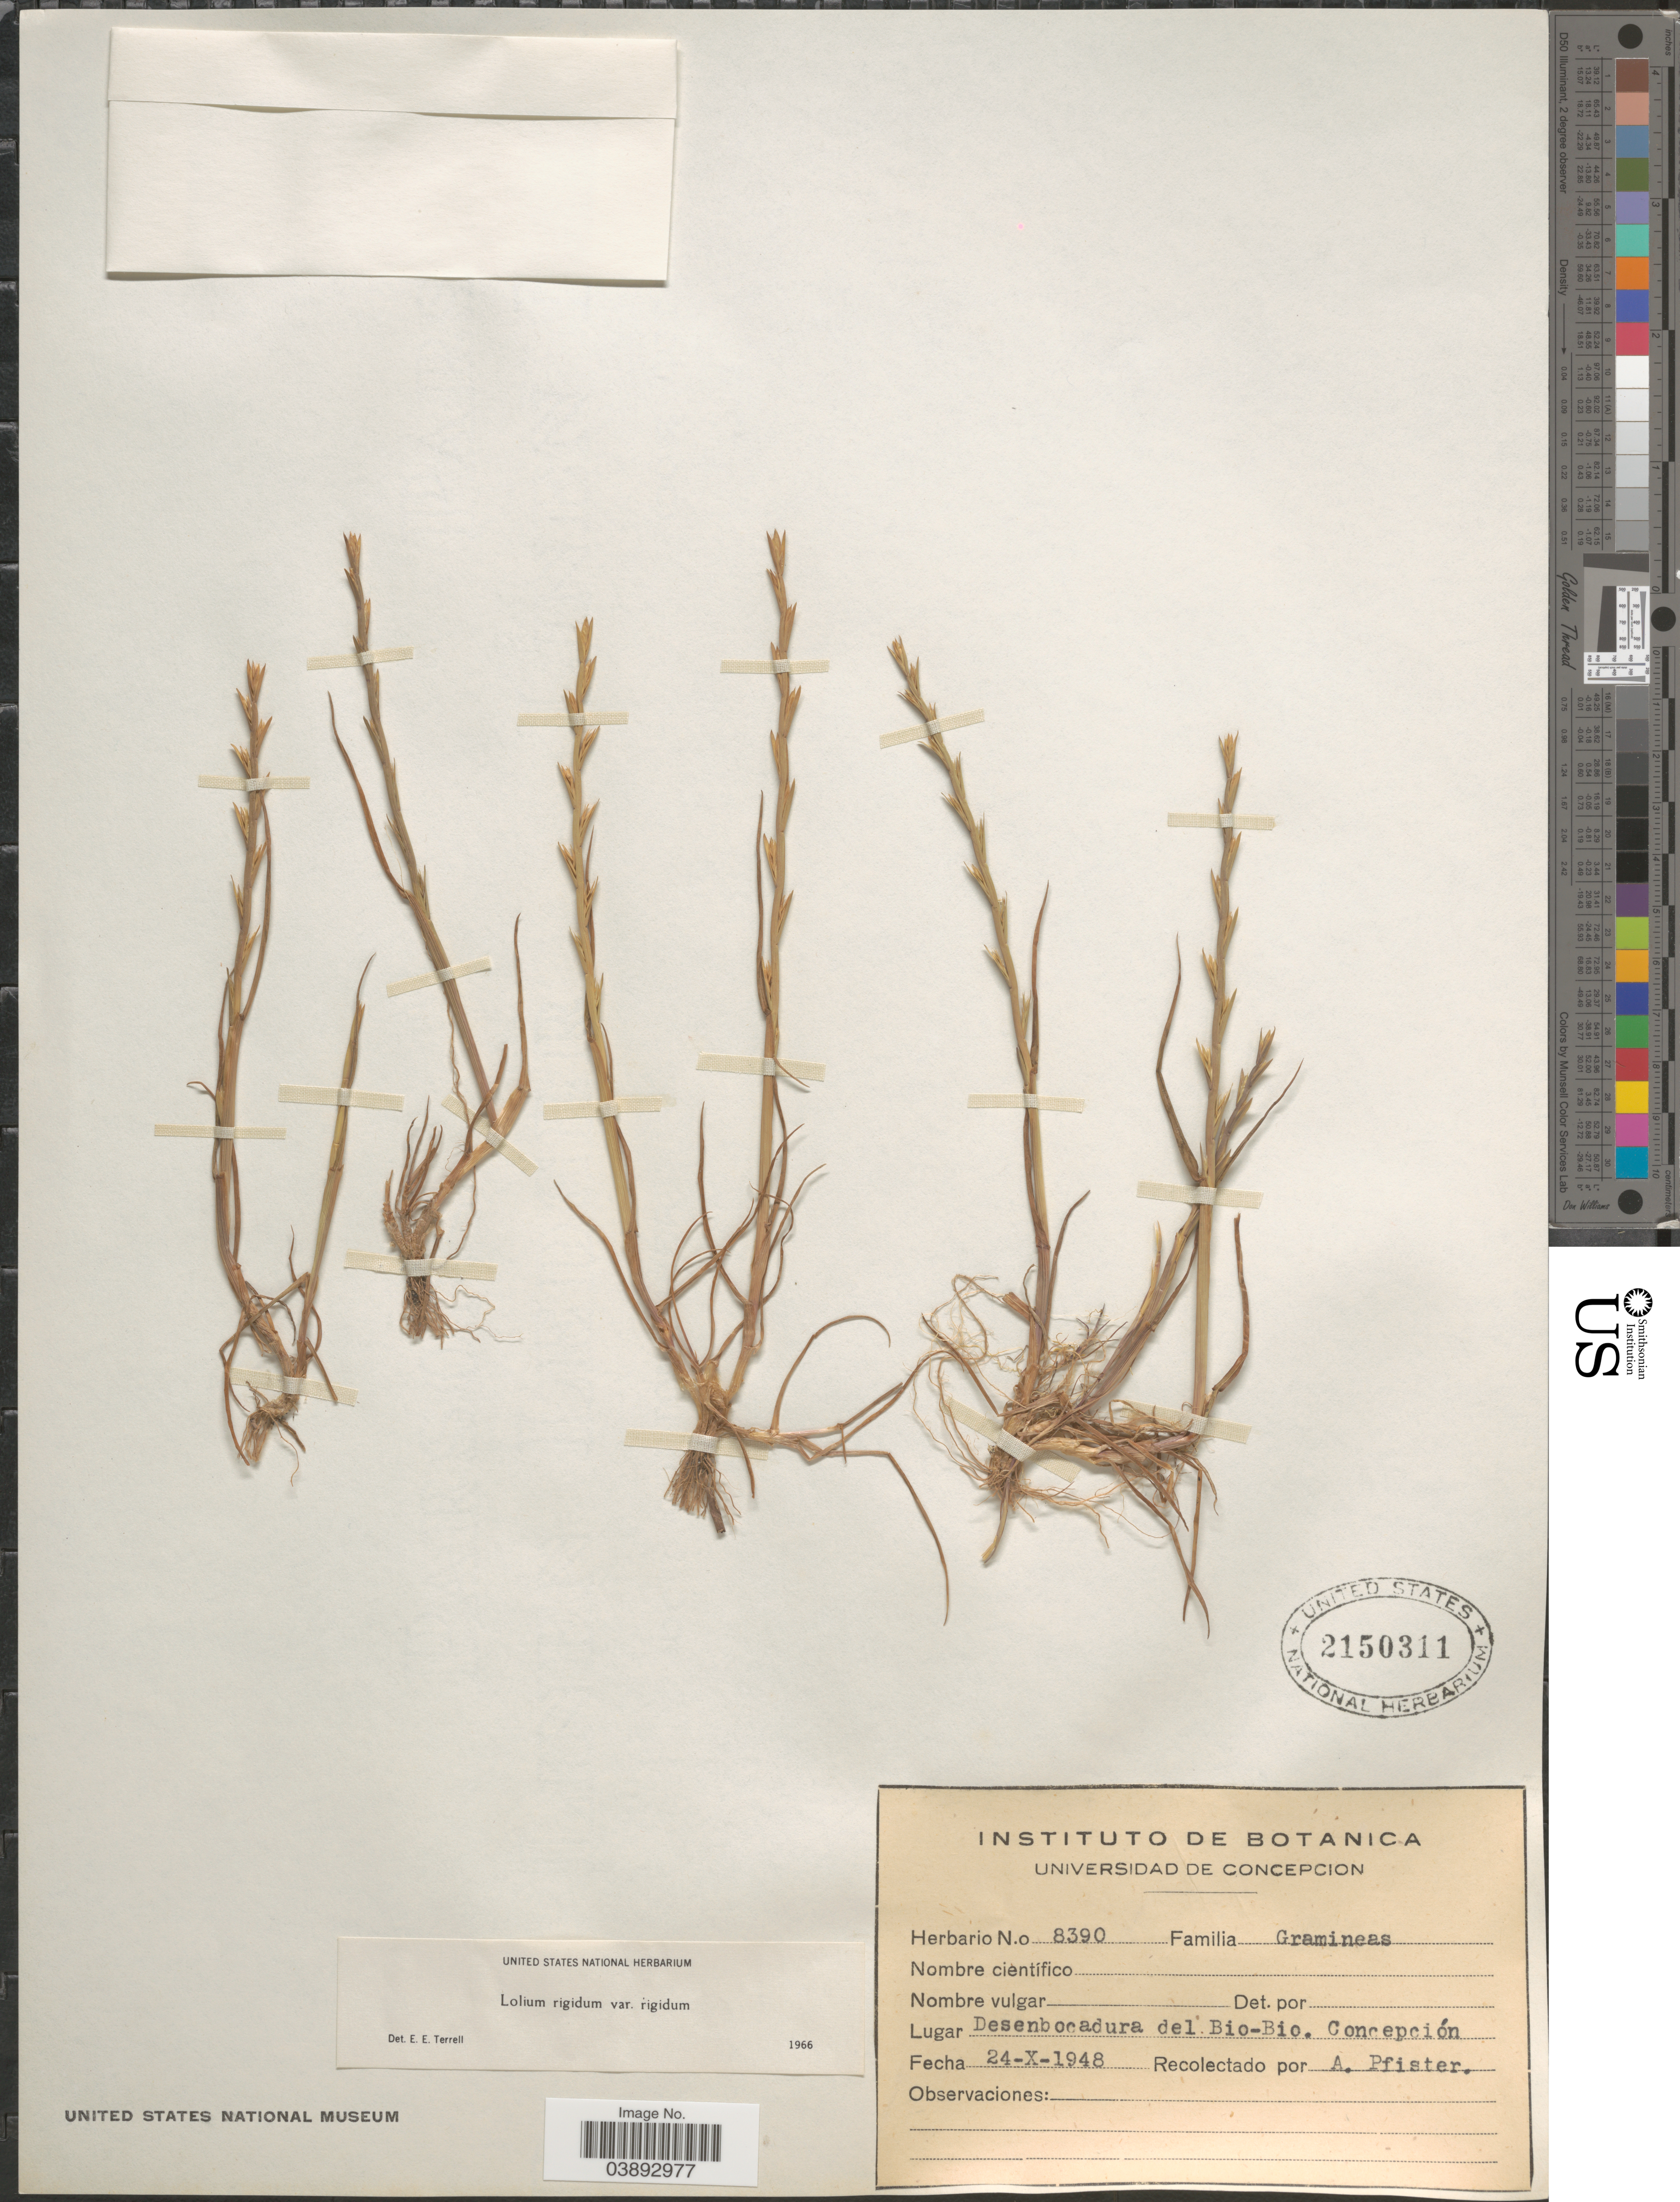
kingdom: Plantae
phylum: Tracheophyta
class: Liliopsida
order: Poales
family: Poaceae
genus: Lolium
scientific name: Lolium rigidum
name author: Gaudin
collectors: A. Pfister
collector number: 8390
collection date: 1948-10-24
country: Chile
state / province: Bio-Bío (VIII)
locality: Desenbocadura del Bio-Bio. Concepción.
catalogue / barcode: US 2150311